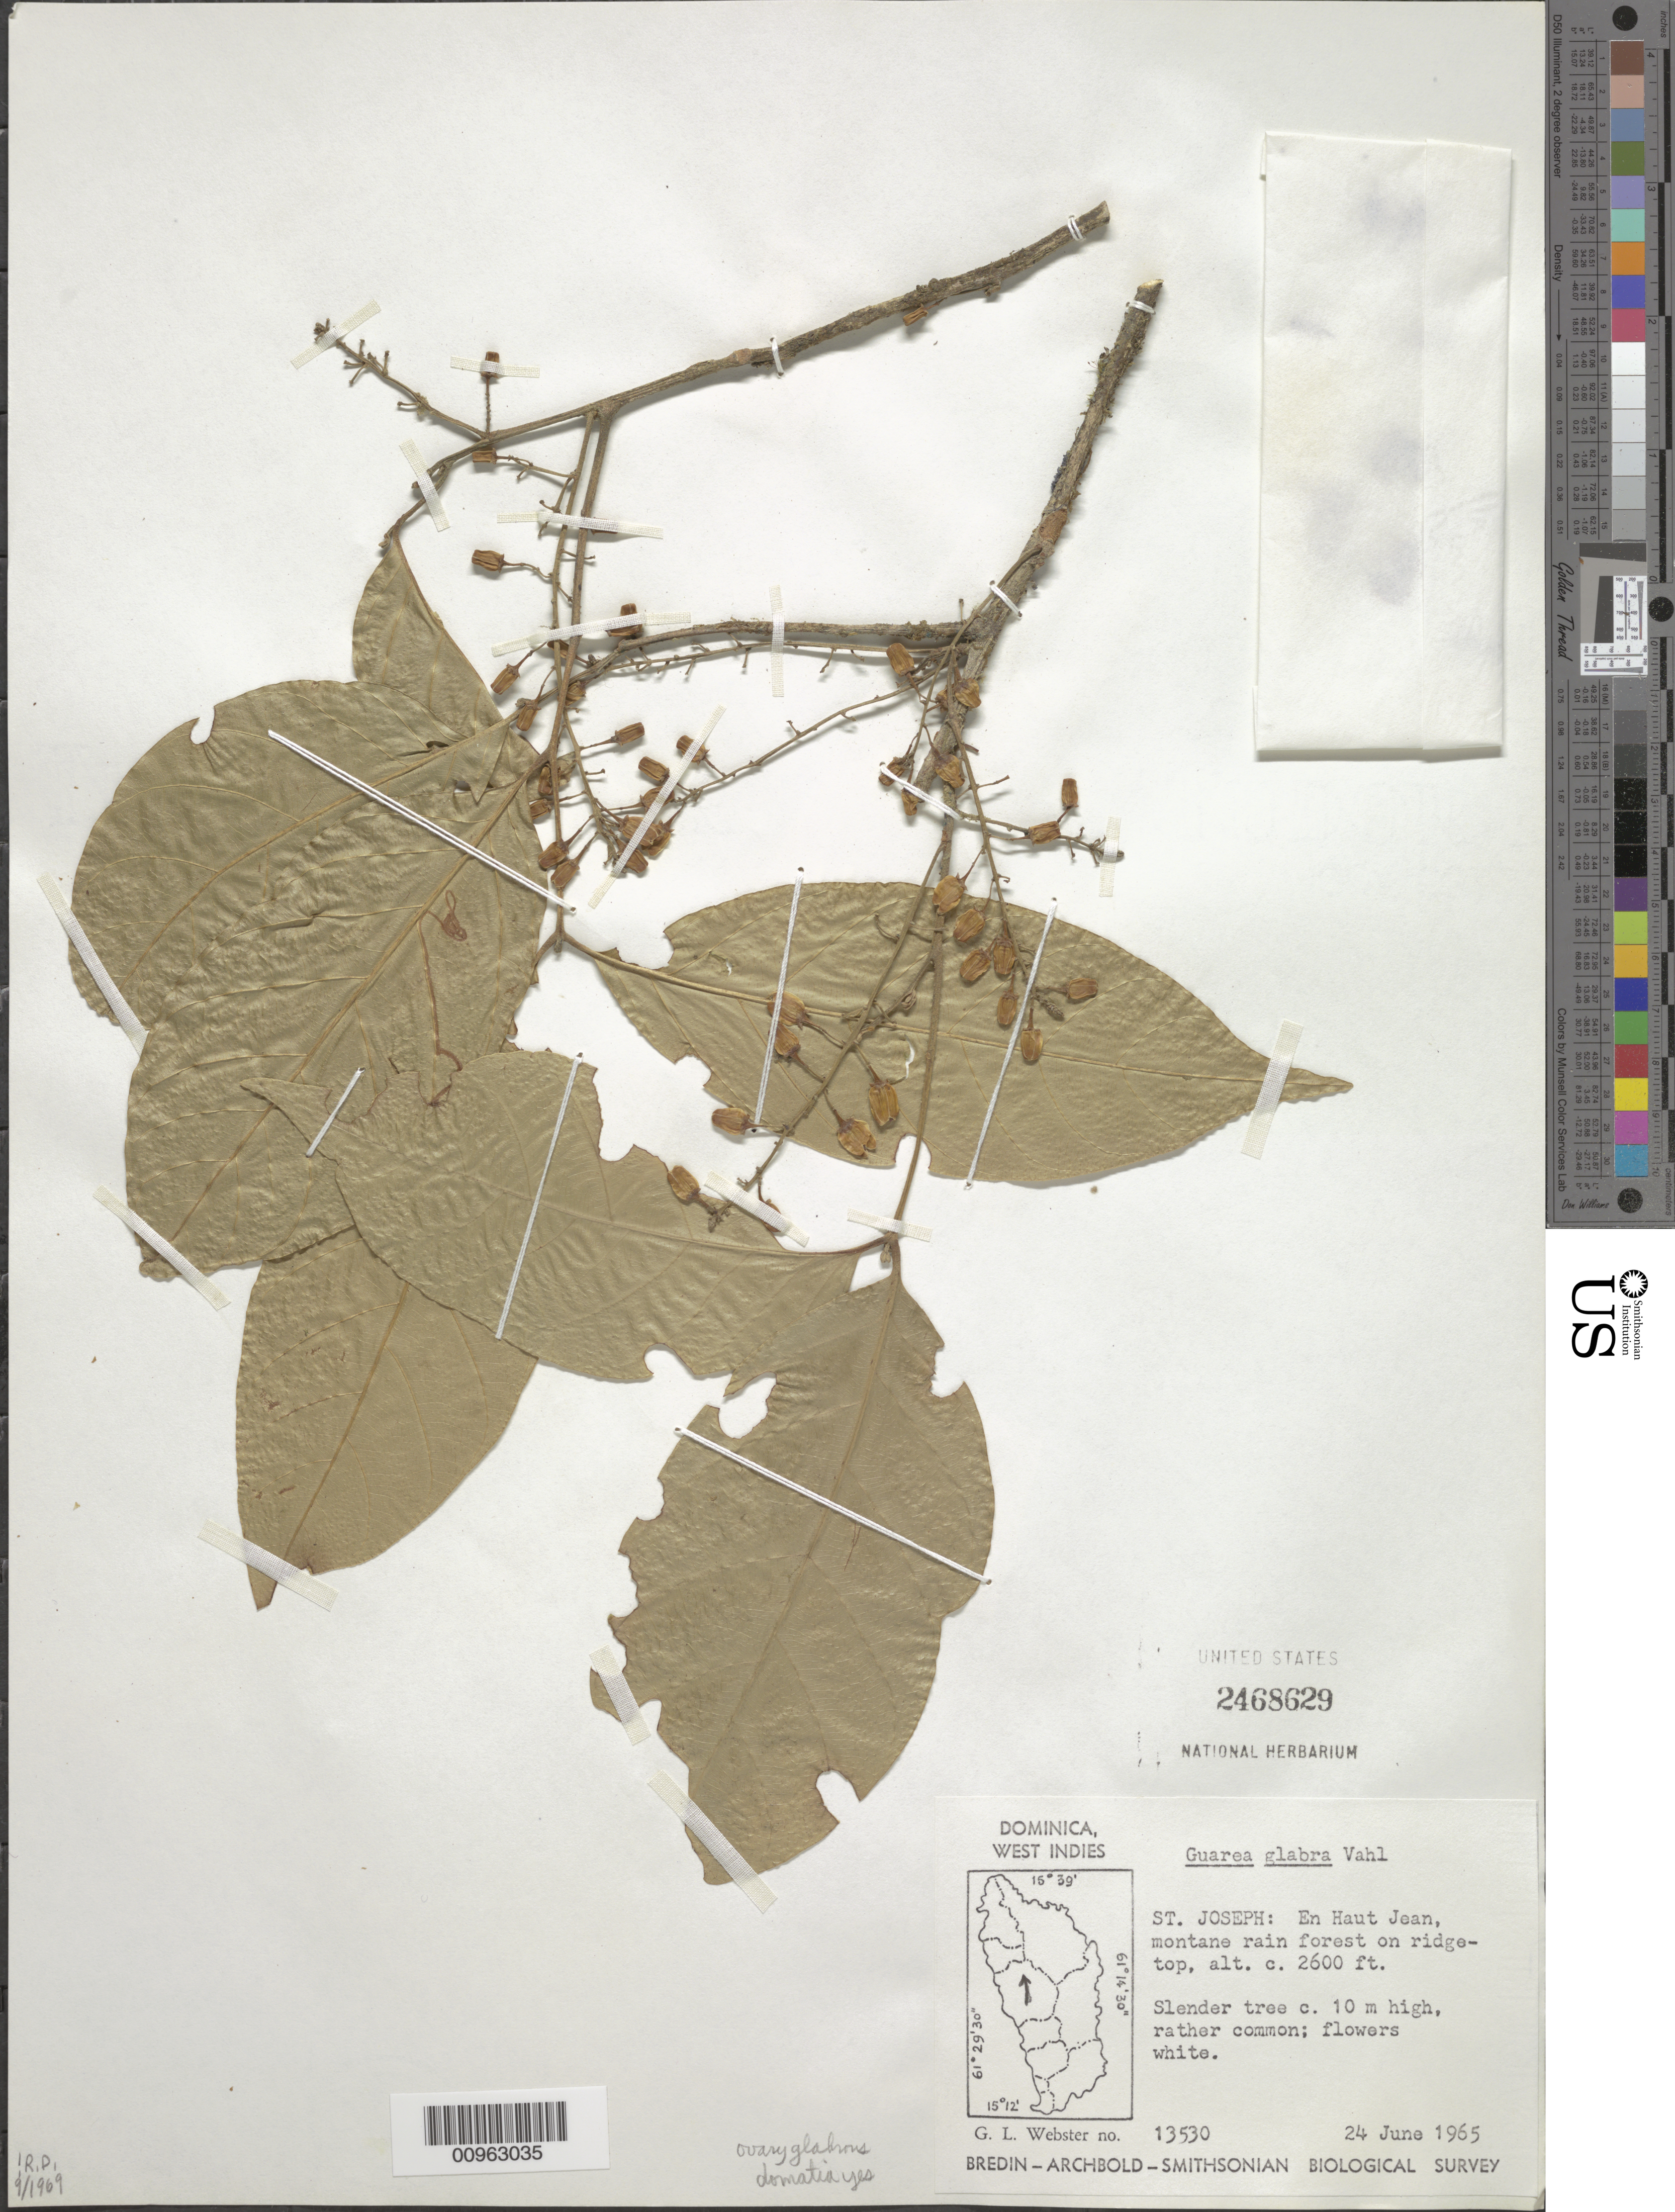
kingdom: Plantae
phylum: Tracheophyta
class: Magnoliopsida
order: Sapindales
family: Meliaceae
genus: Guarea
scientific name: Guarea glabra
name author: Vahl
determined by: DeFilipps, R. A.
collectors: G. L. Webster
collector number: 13530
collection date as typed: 24 jun 1965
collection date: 1965-06-24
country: Dominica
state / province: St. Joseph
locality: En Haut Jean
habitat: Montane rainforest on ridgetop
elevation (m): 792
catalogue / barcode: US 2468629